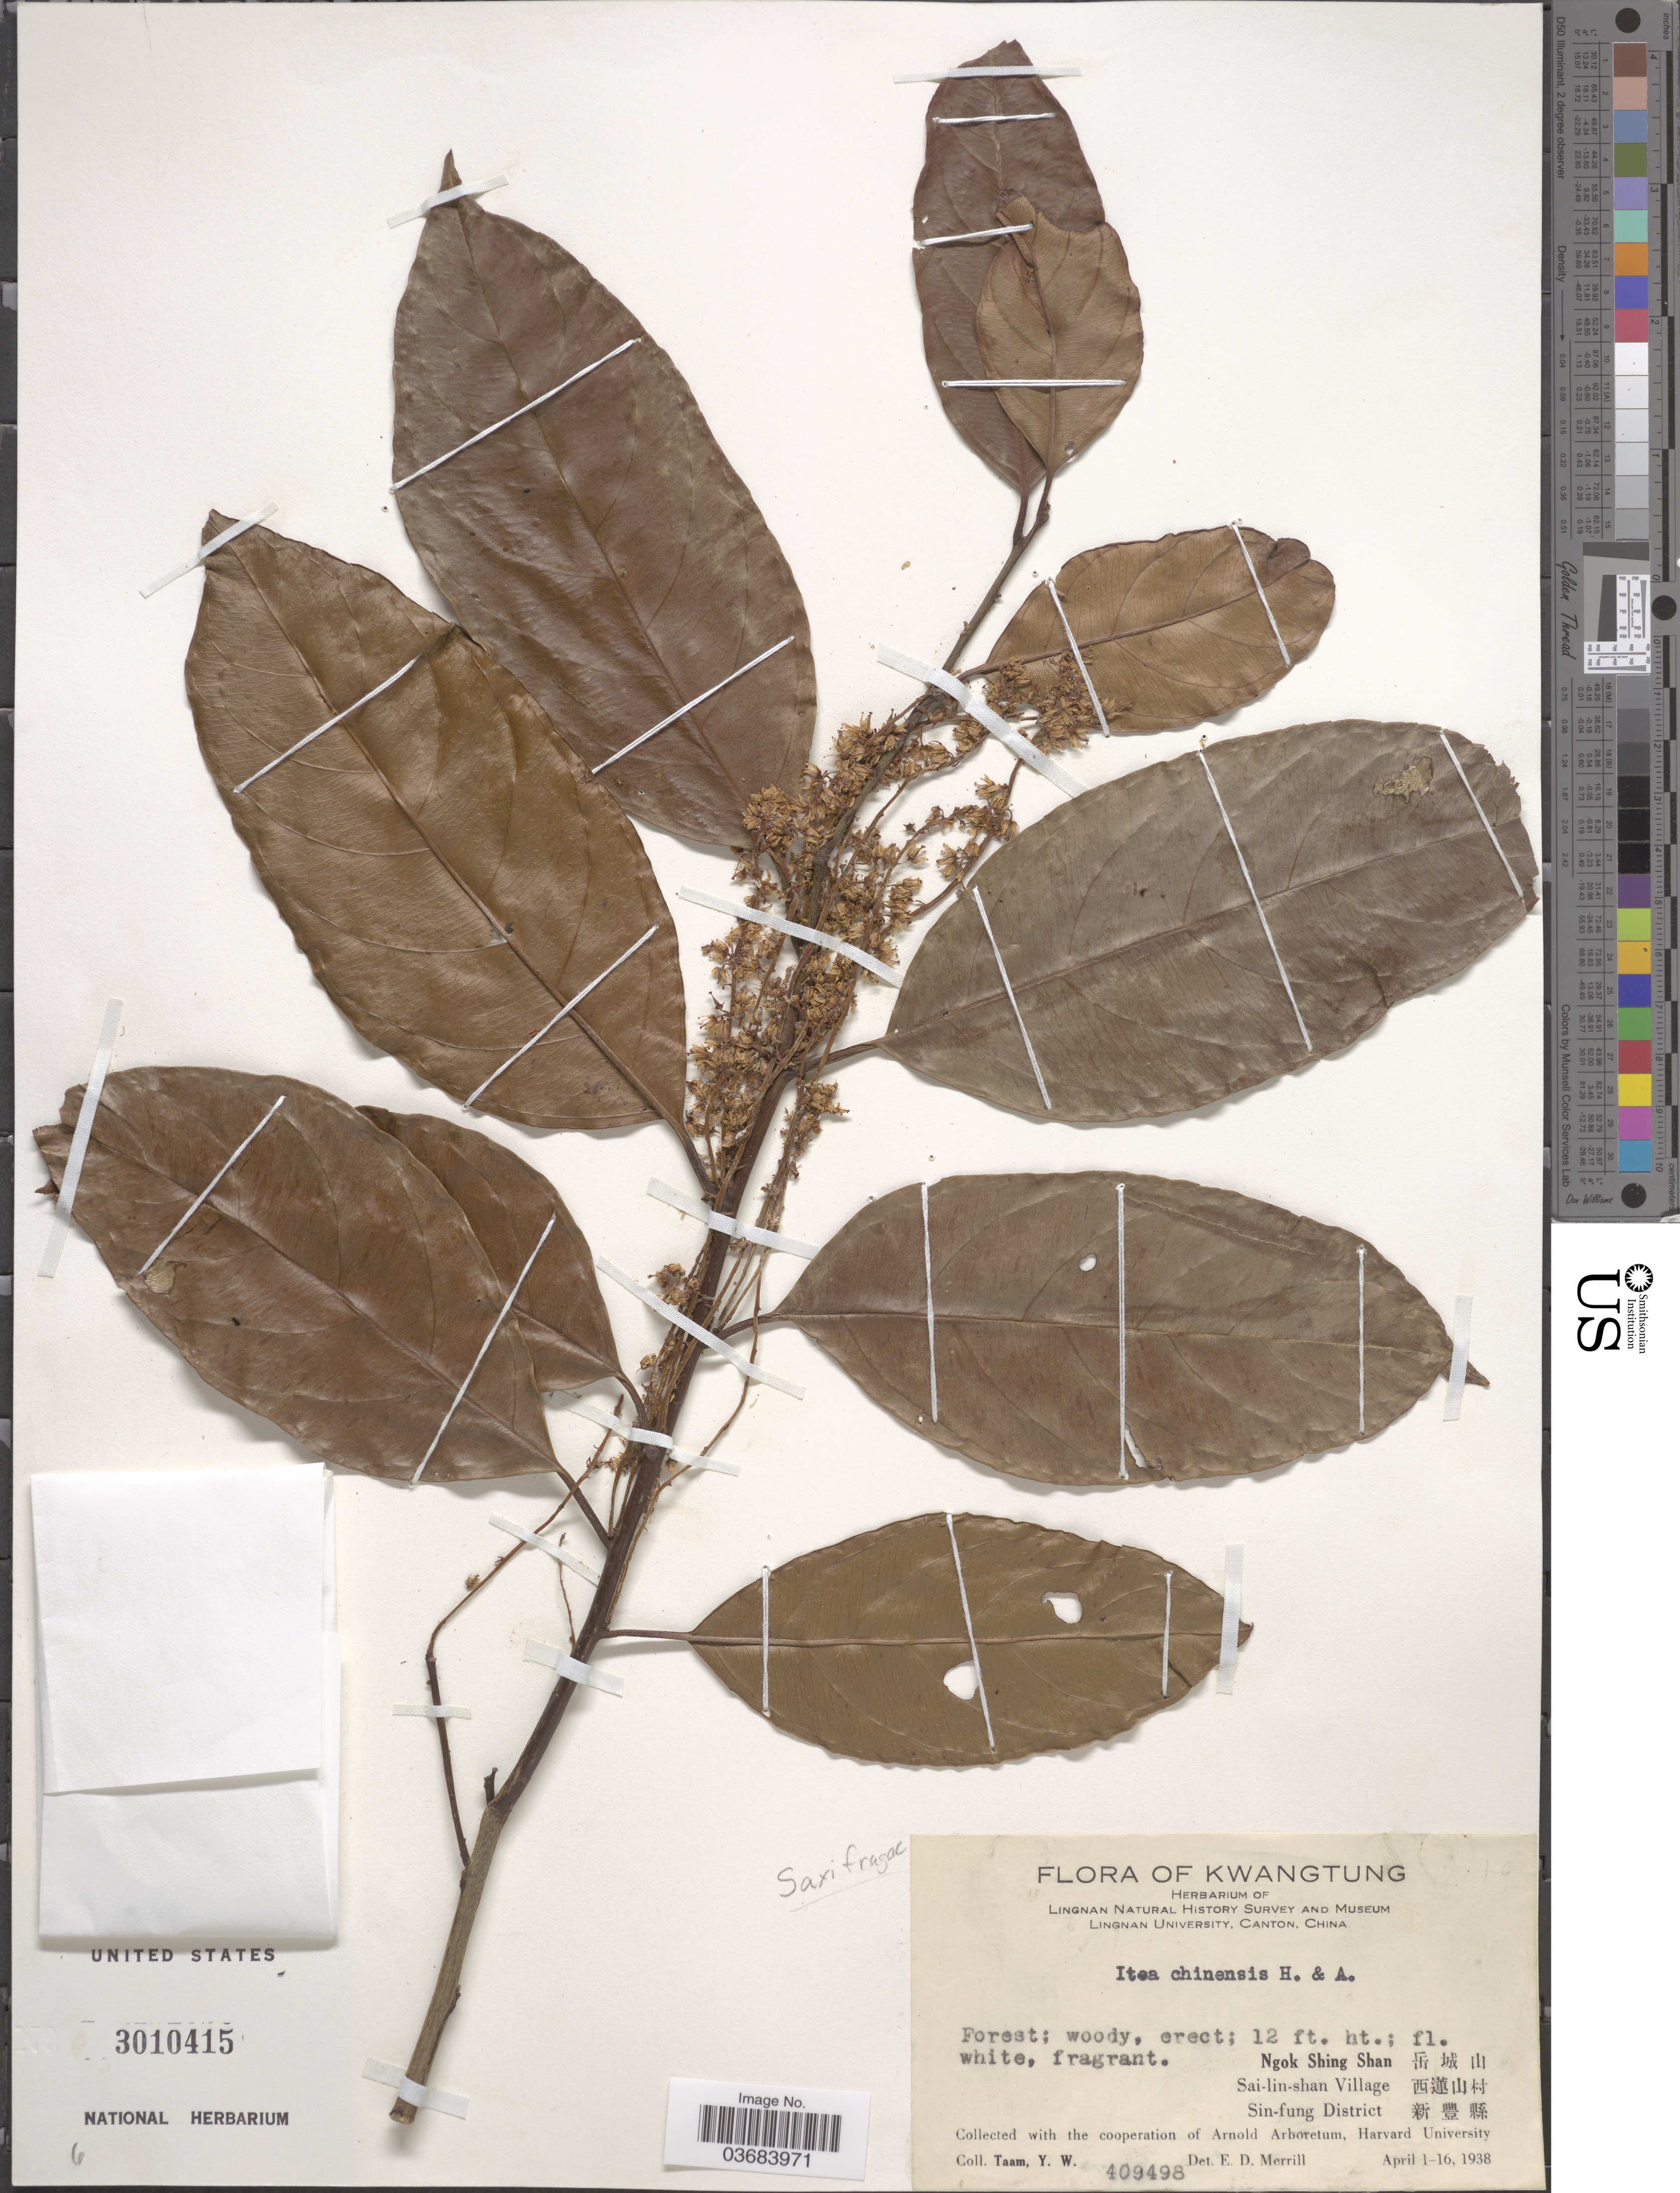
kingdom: Plantae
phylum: Tracheophyta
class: Magnoliopsida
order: Saxifragales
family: Iteaceae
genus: Itea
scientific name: Itea chinensis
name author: W. Hook. & H.J. Arn.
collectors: Y. W. Taam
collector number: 409498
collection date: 1938-04-01/1938-04-16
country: China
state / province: Guangdong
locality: Kwangtung. Lingnan Natural History Survey. Ngok Shing Shan X. Sai-lin-shan Village X. Sin-fung District X.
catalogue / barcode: US 3010415